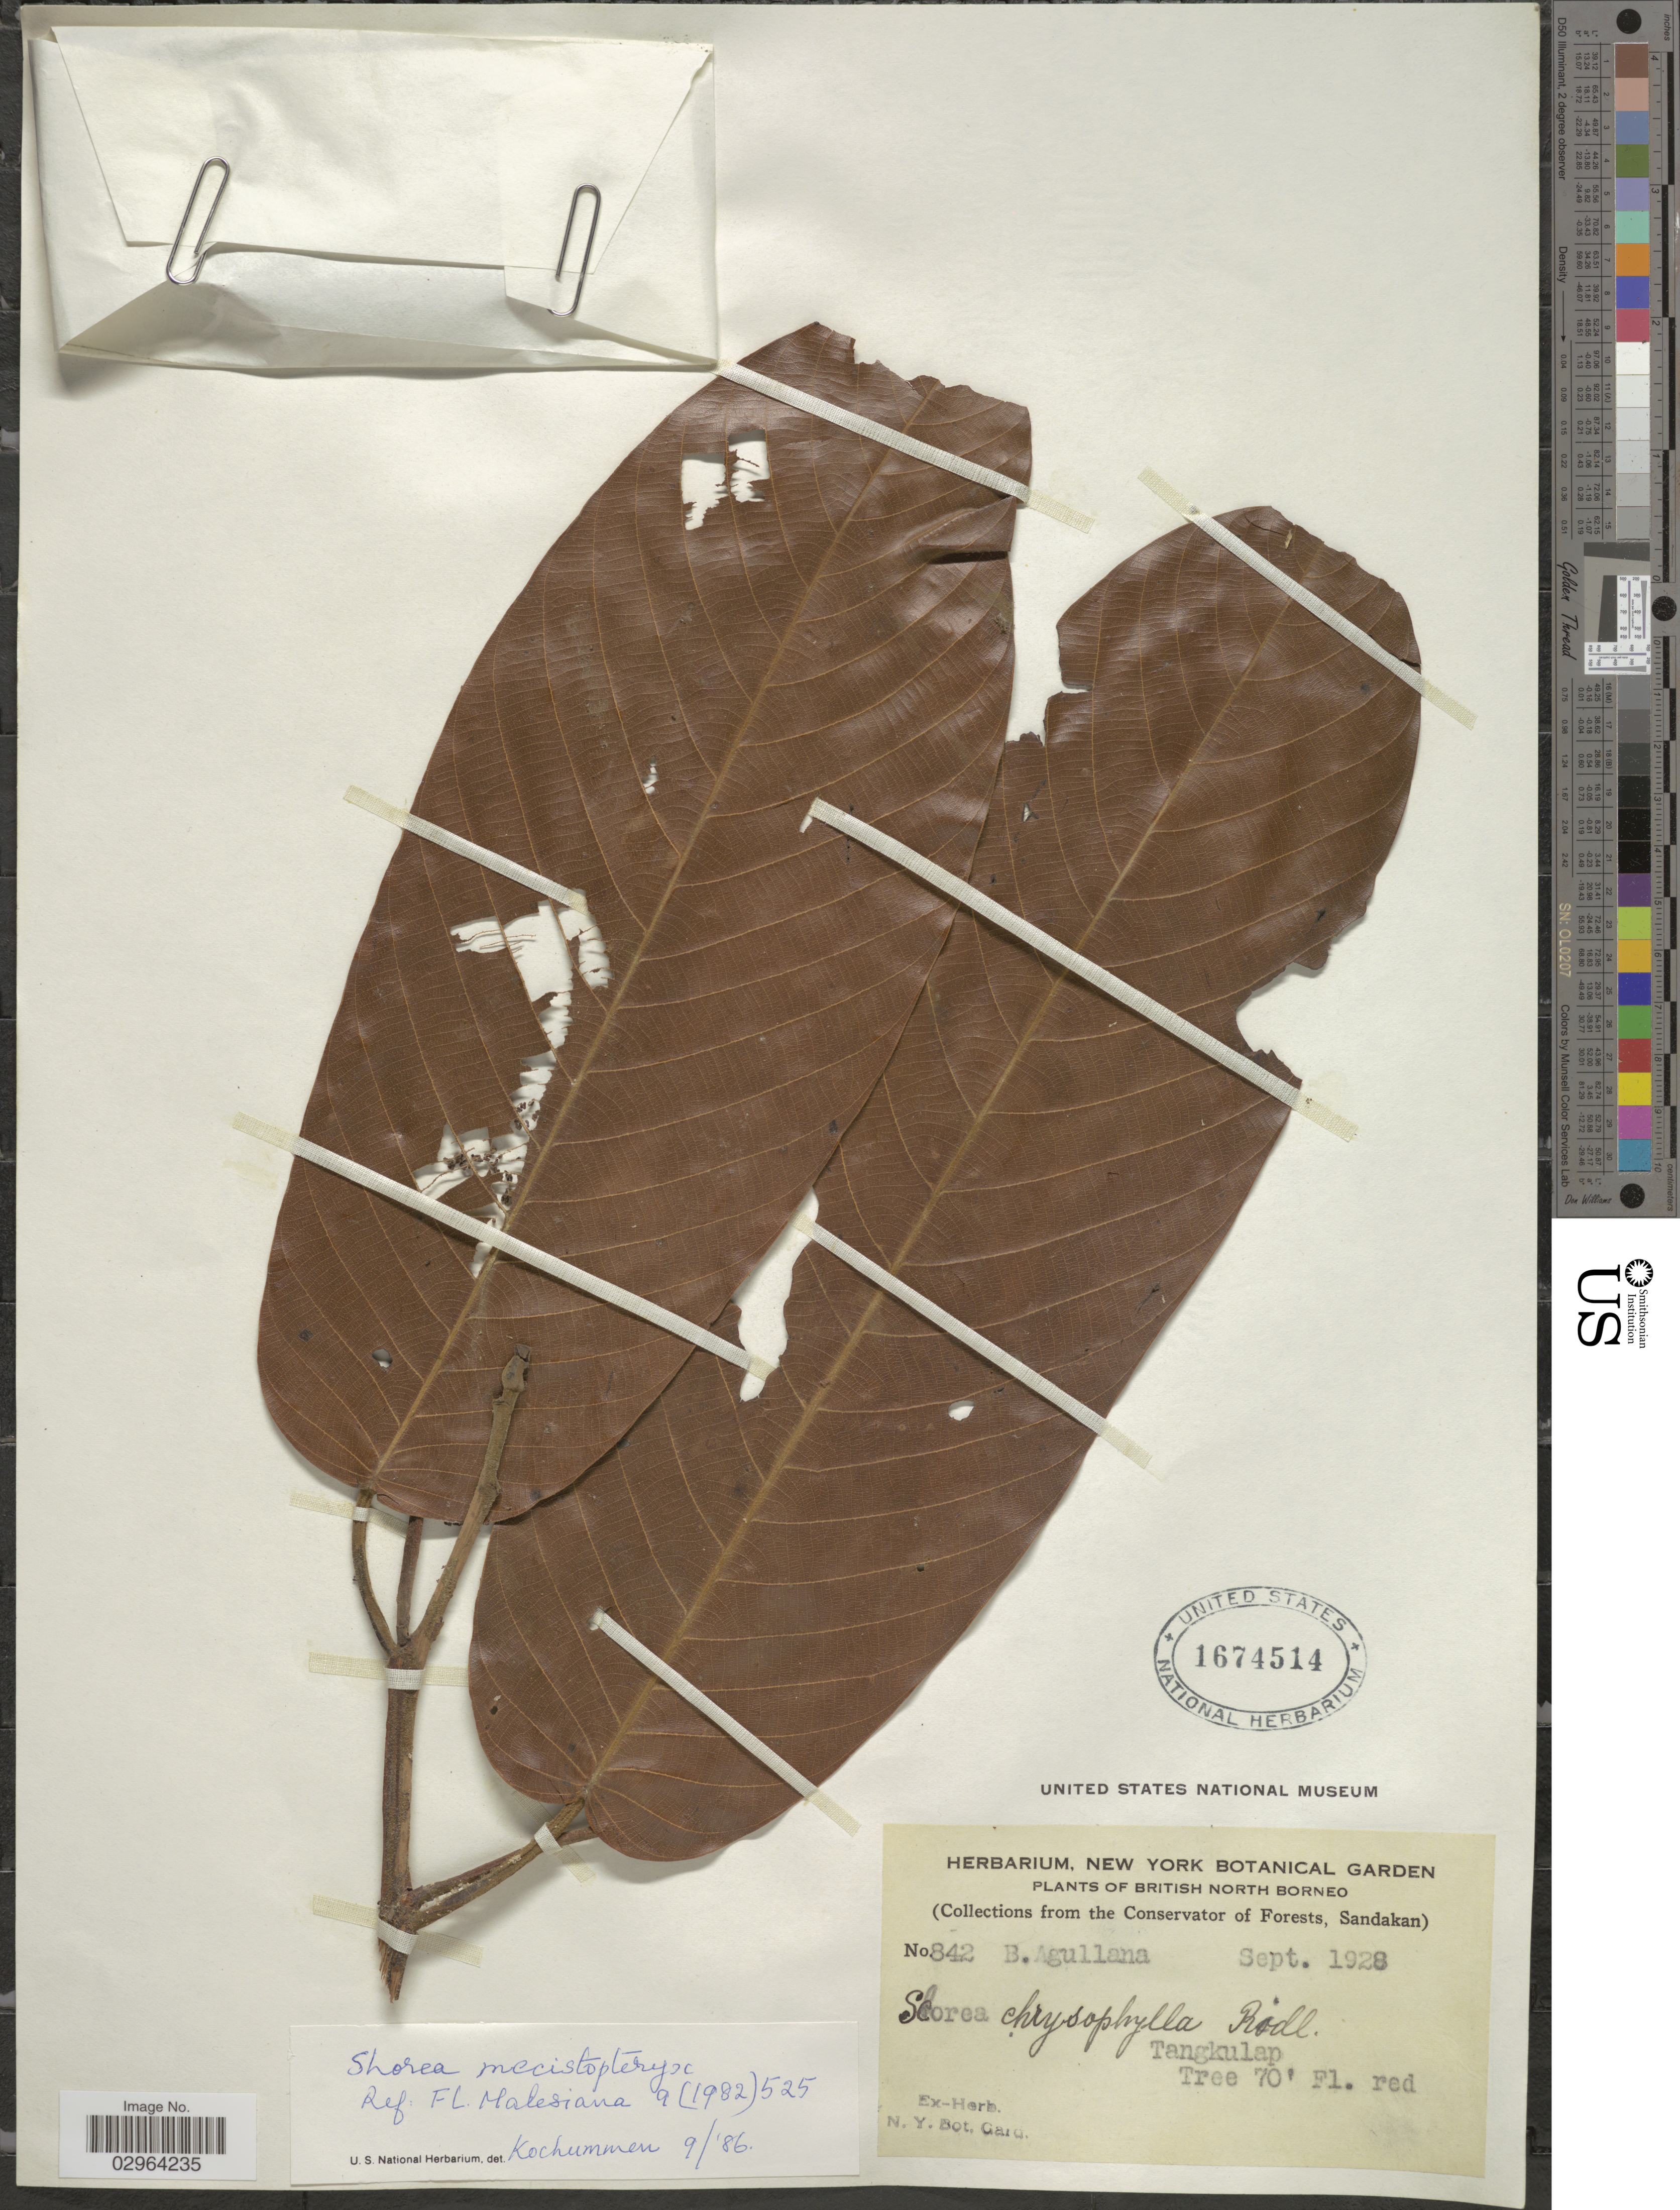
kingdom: Plantae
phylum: Tracheophyta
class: Magnoliopsida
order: Malvales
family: Dipterocarpaceae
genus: Rubroshorea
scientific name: Rubroshorea mecistopteryx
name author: (Ridl.) P.S. Ashton & J. Heck.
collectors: B. Agullana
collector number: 842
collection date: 1928-09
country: Malaysia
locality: British North Borneo. Tangkulap.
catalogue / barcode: US 1674514